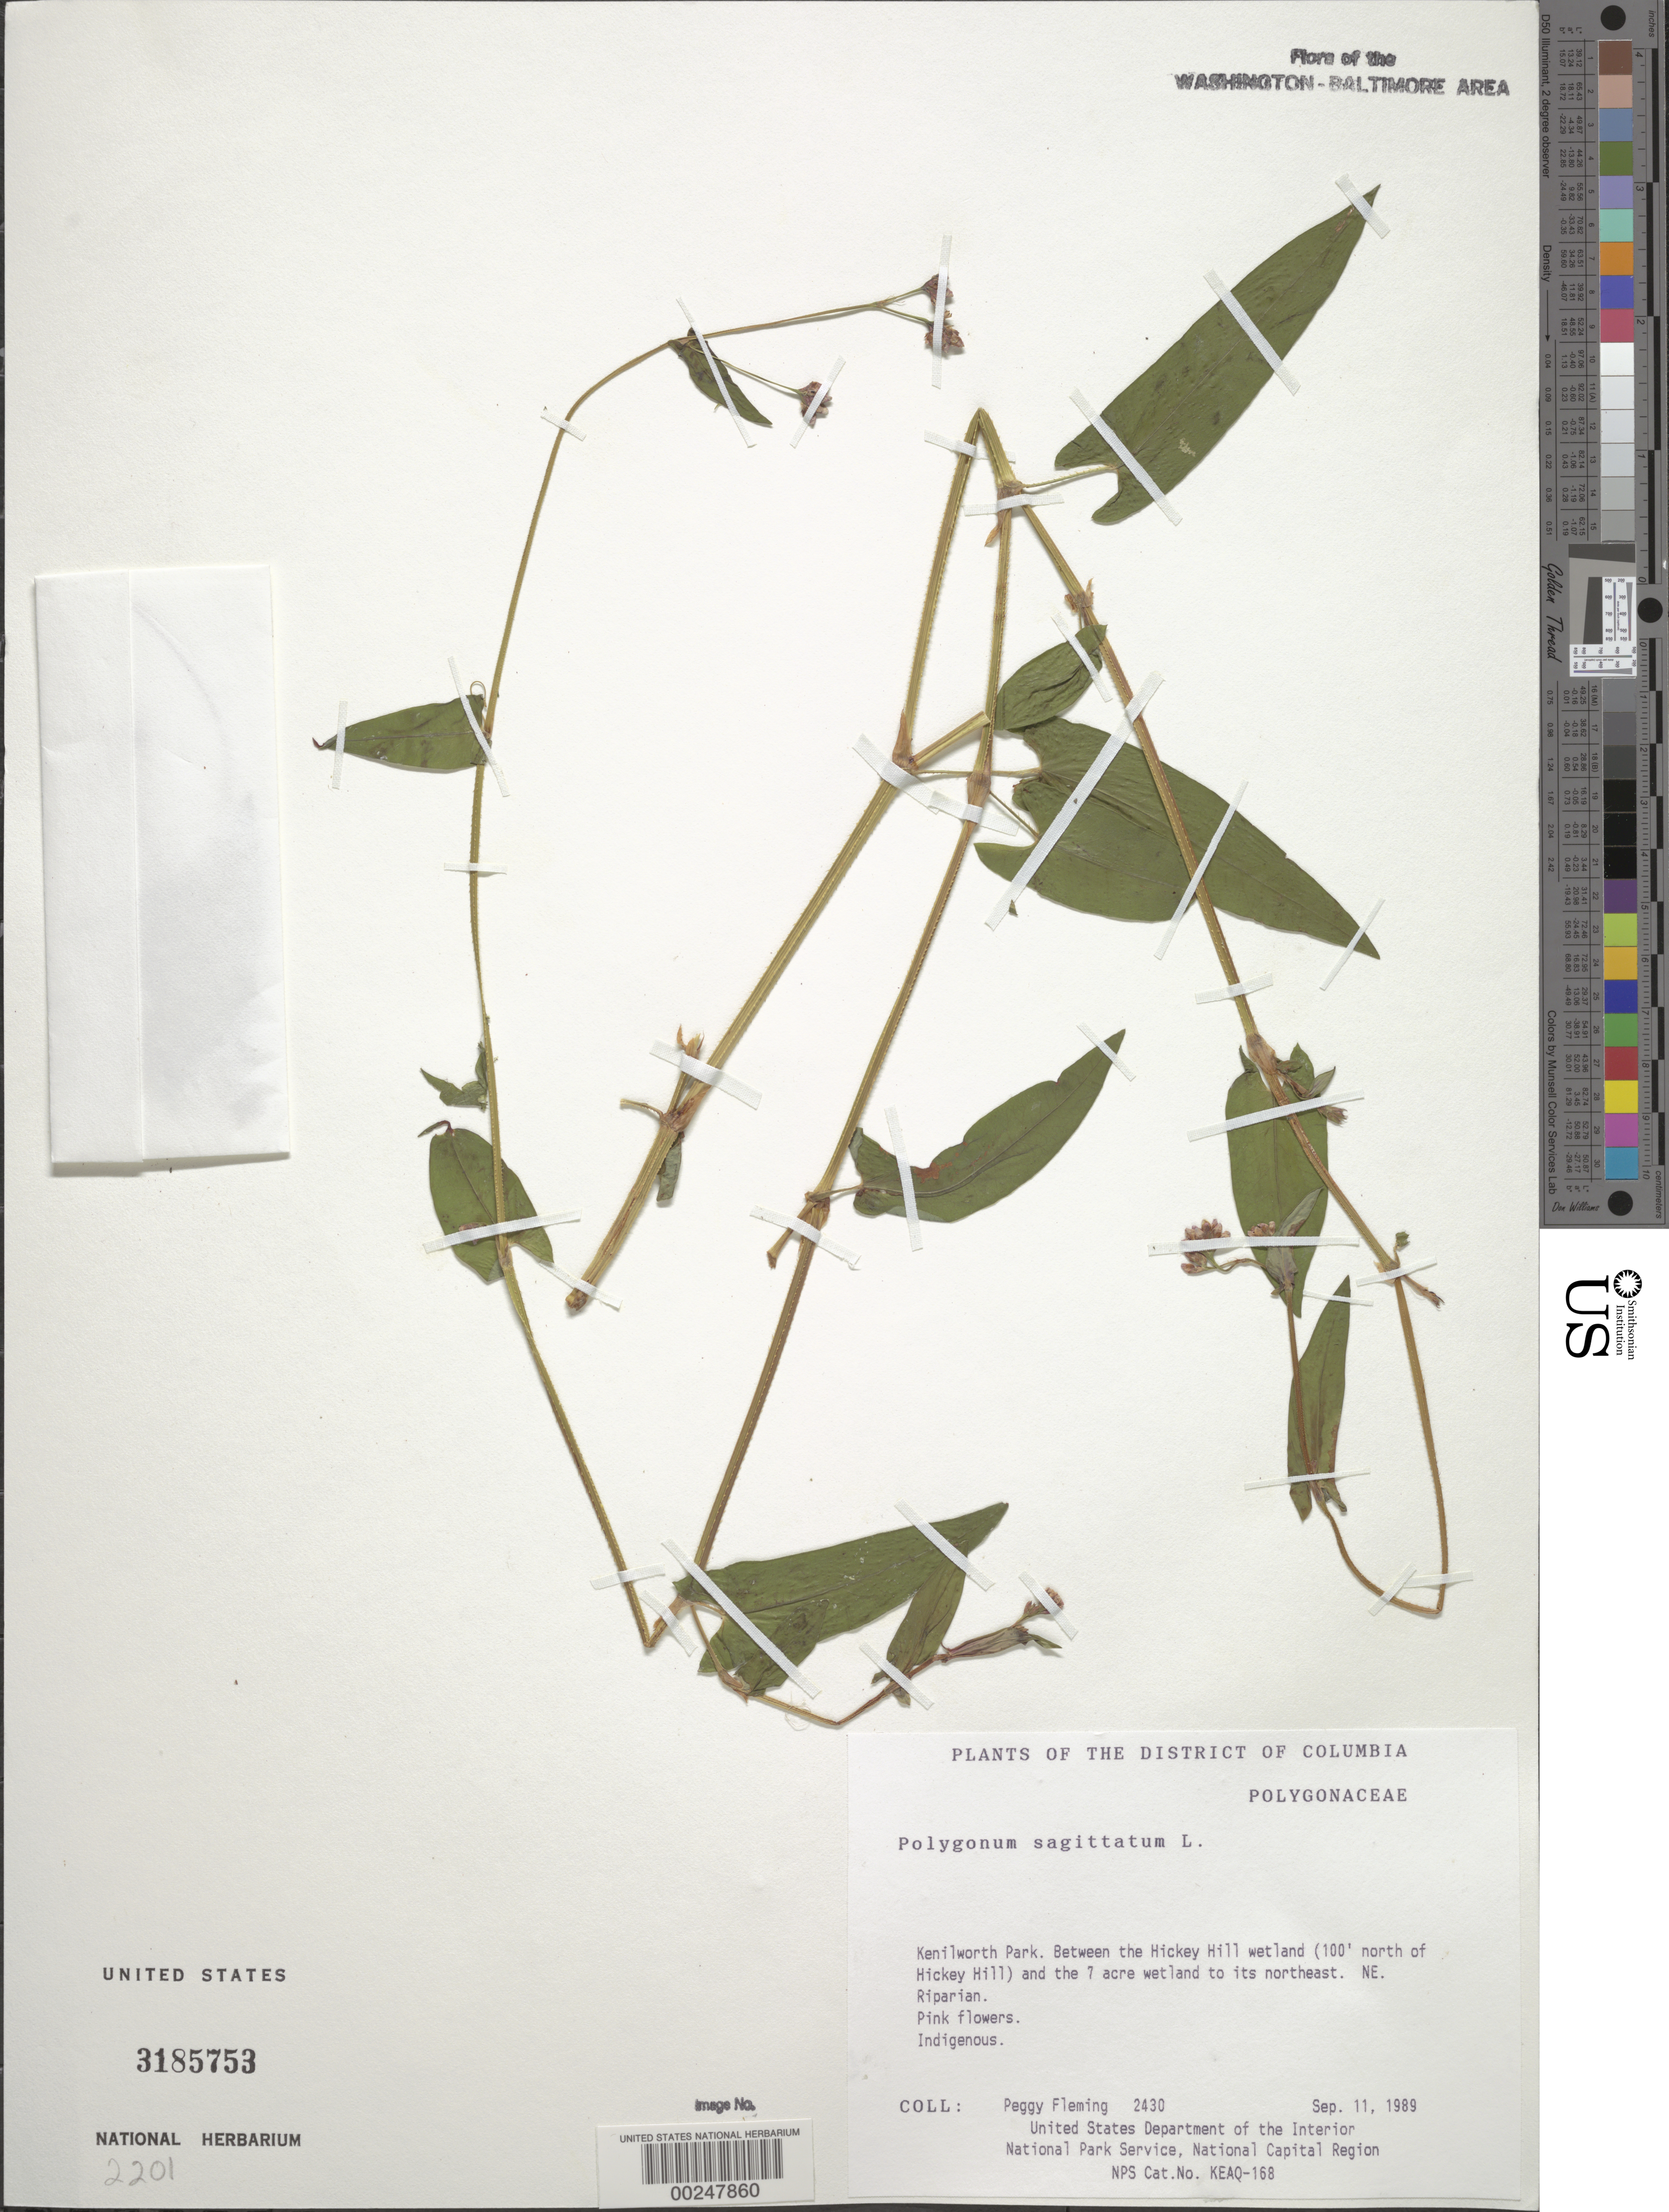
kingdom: Plantae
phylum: Tracheophyta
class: Magnoliopsida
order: Caryophyllales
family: Polygonaceae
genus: Persicaria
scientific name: Persicaria sagittata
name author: (L.) H. Gross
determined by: Atha, D. E.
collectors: P. Fleming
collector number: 2430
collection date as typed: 11 Sep 1989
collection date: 1989-09-11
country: United States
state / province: District of Columbia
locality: Kenilworth Park, between the Hikey Hill wetlands and Wetland to NE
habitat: Wetlands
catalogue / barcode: US 3185753